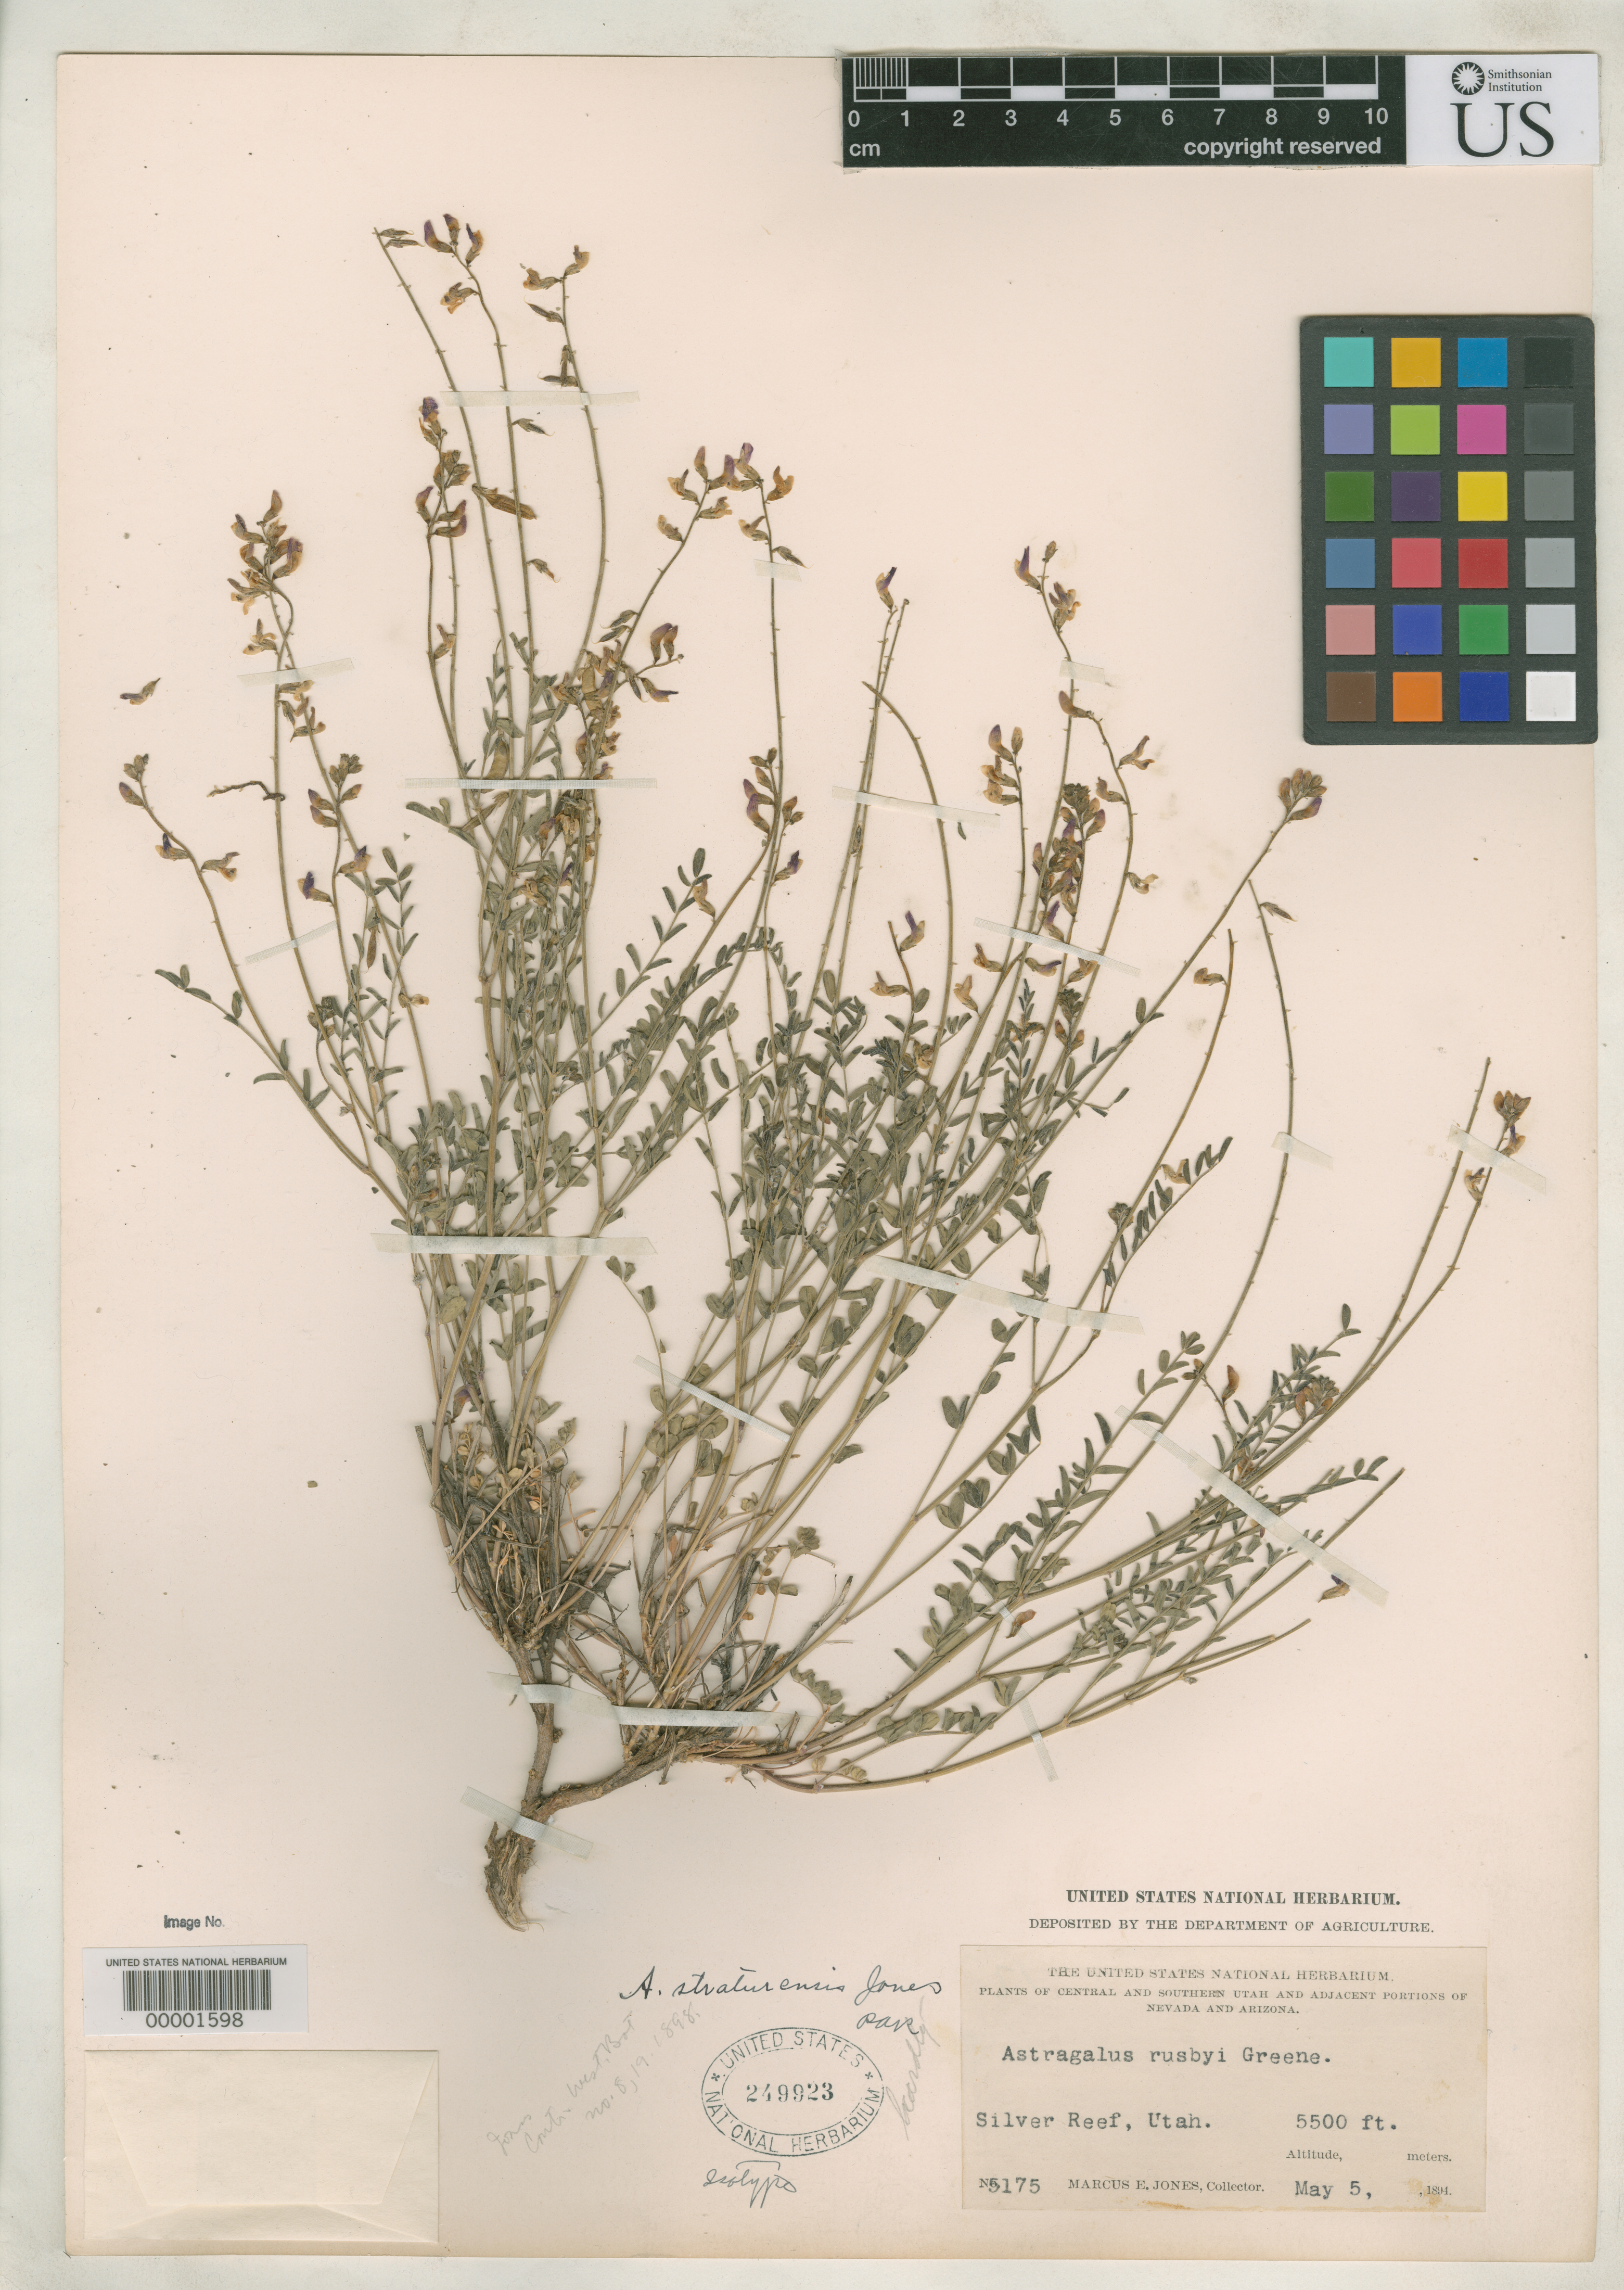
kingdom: Plantae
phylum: Tracheophyta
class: Magnoliopsida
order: Fabales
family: Fabaceae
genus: Astragalus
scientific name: Astragalus straturensis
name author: M.E. Jones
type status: Isotype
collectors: M. E. Jones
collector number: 5173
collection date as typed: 05 May 1894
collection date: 1894-05-05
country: United States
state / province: Utah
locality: Silver Reef.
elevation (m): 1676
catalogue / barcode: US 249923